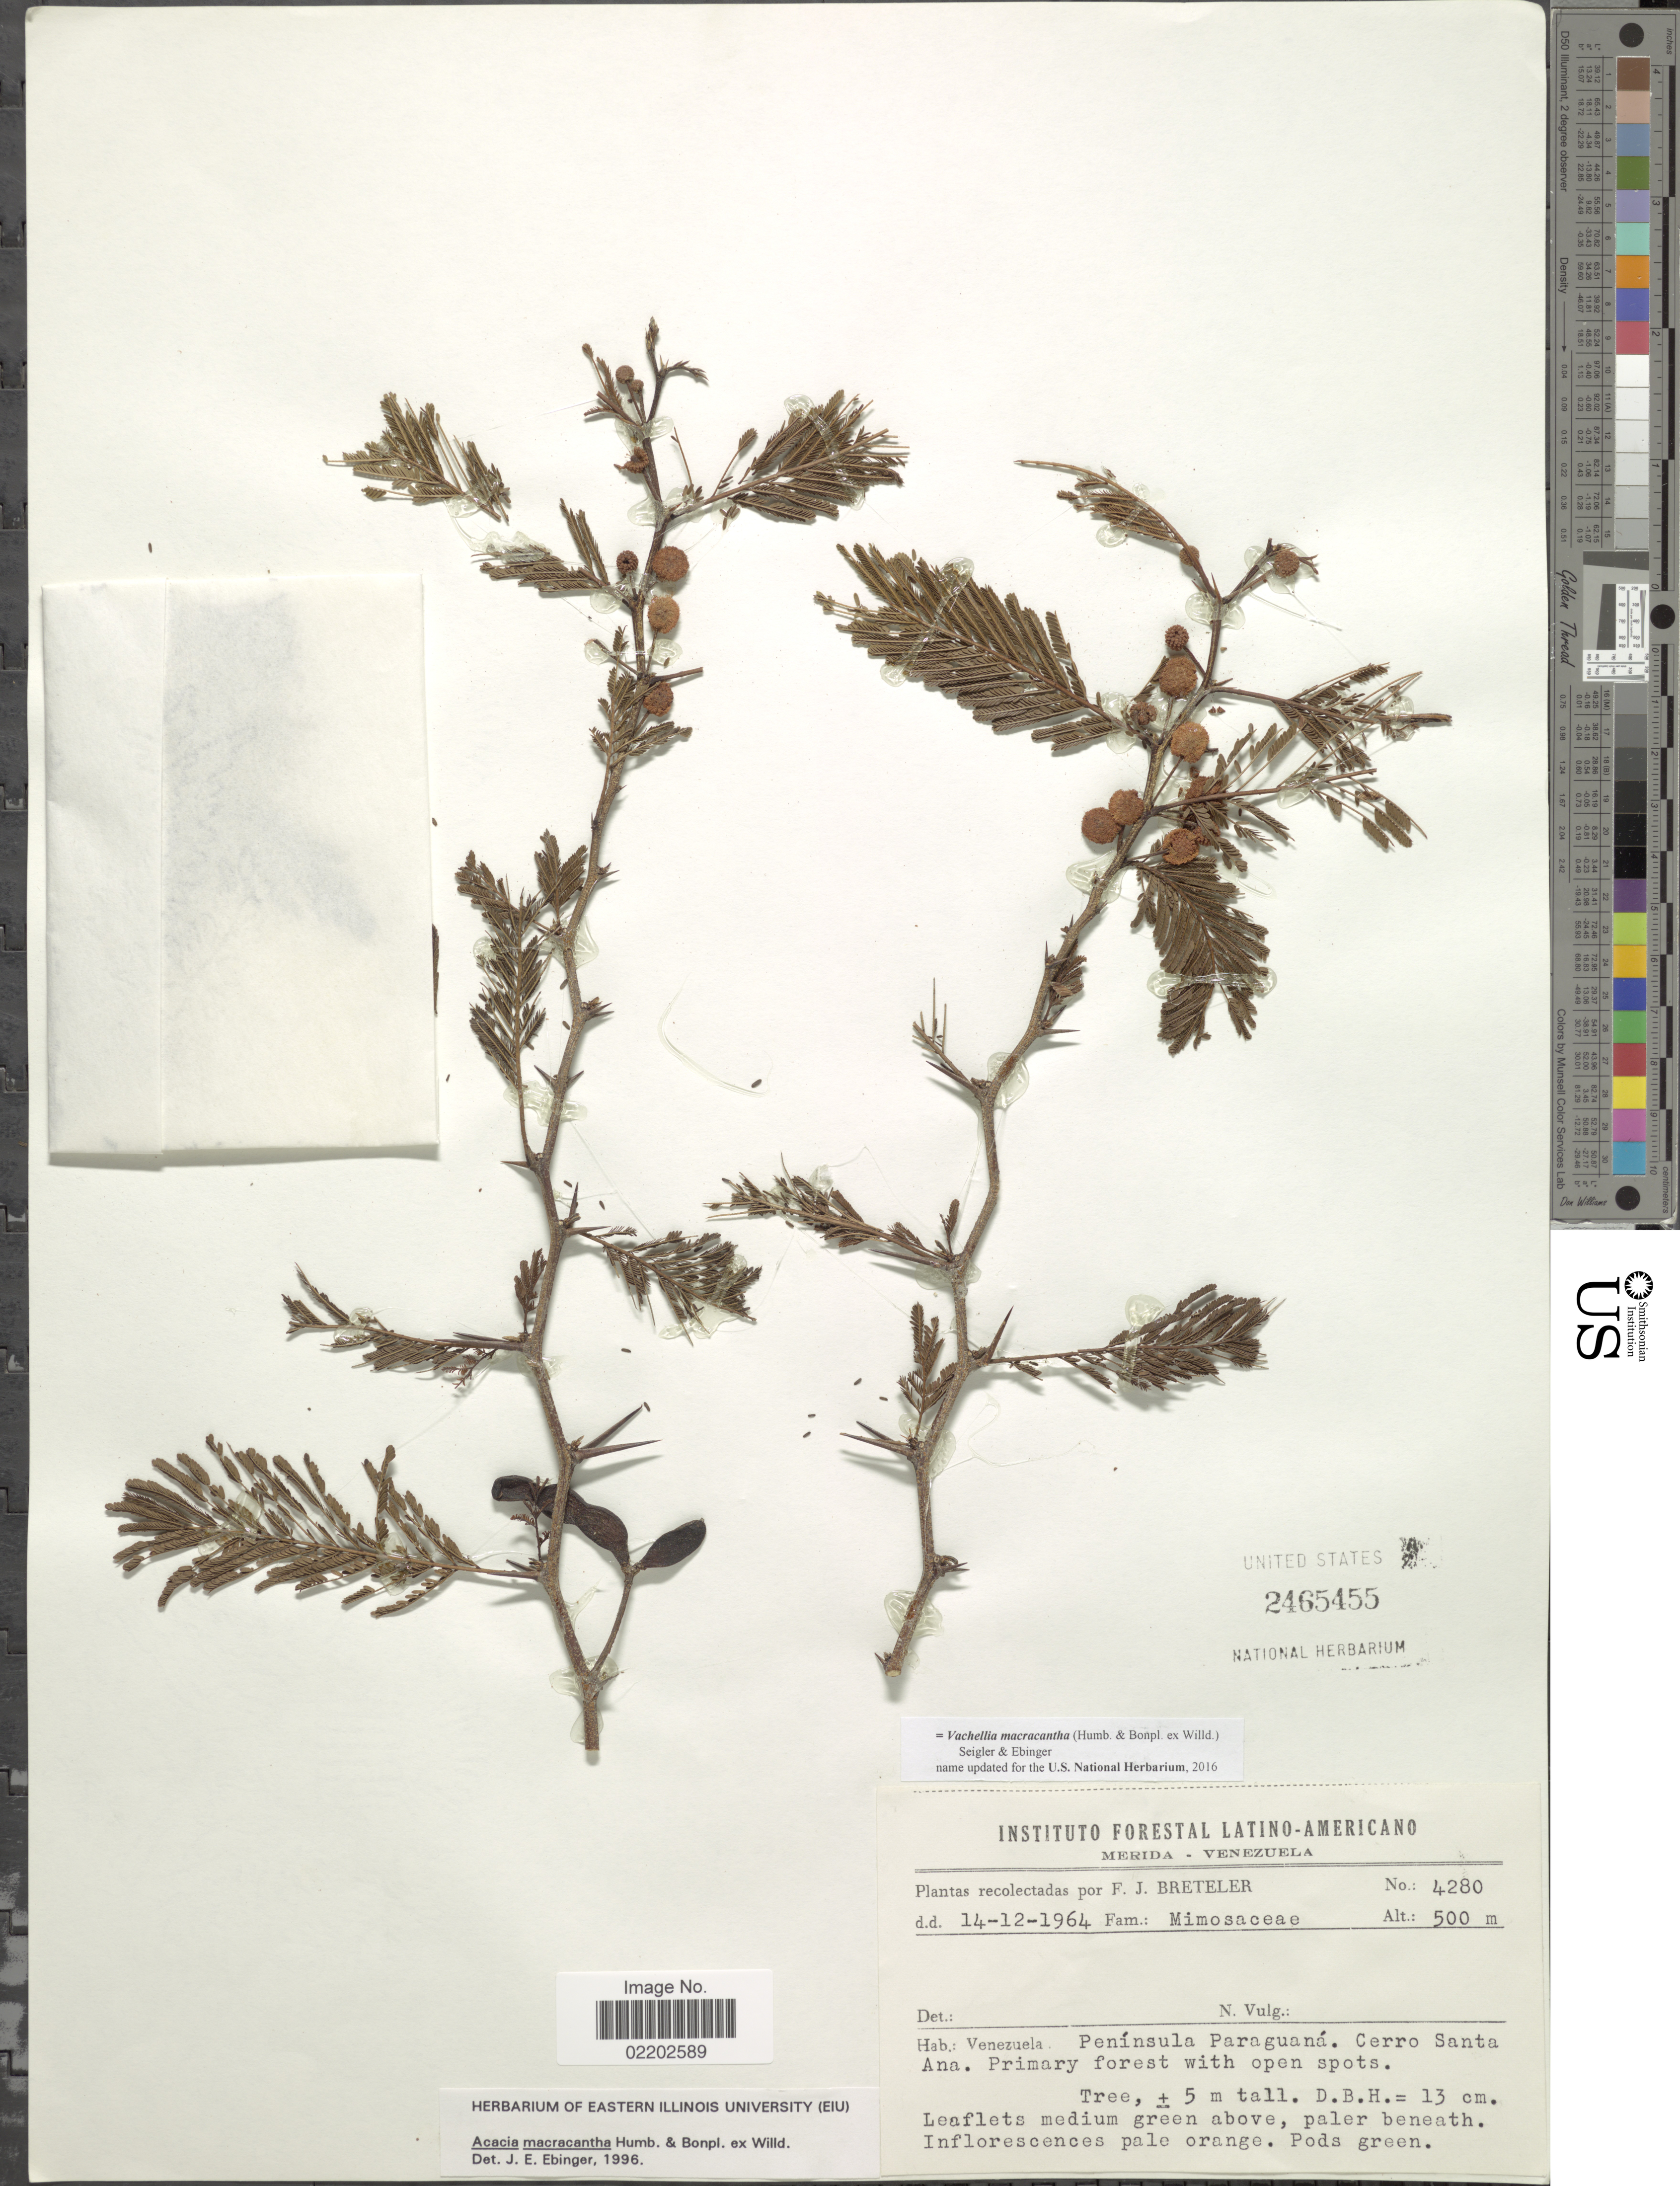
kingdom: Plantae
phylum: Tracheophyta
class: Magnoliopsida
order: Fabales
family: Fabaceae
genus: Vachellia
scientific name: Vachellia macracantha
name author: (Humb. & Bonpl. ex Willd.) Seigler & Ebinger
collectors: F. J. Breteler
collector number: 4280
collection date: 1964-12-14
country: Venezuela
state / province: Mérida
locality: Península paraguaná, Cerro Santa Ana, primary forest with open spots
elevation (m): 500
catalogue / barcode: US 2465455